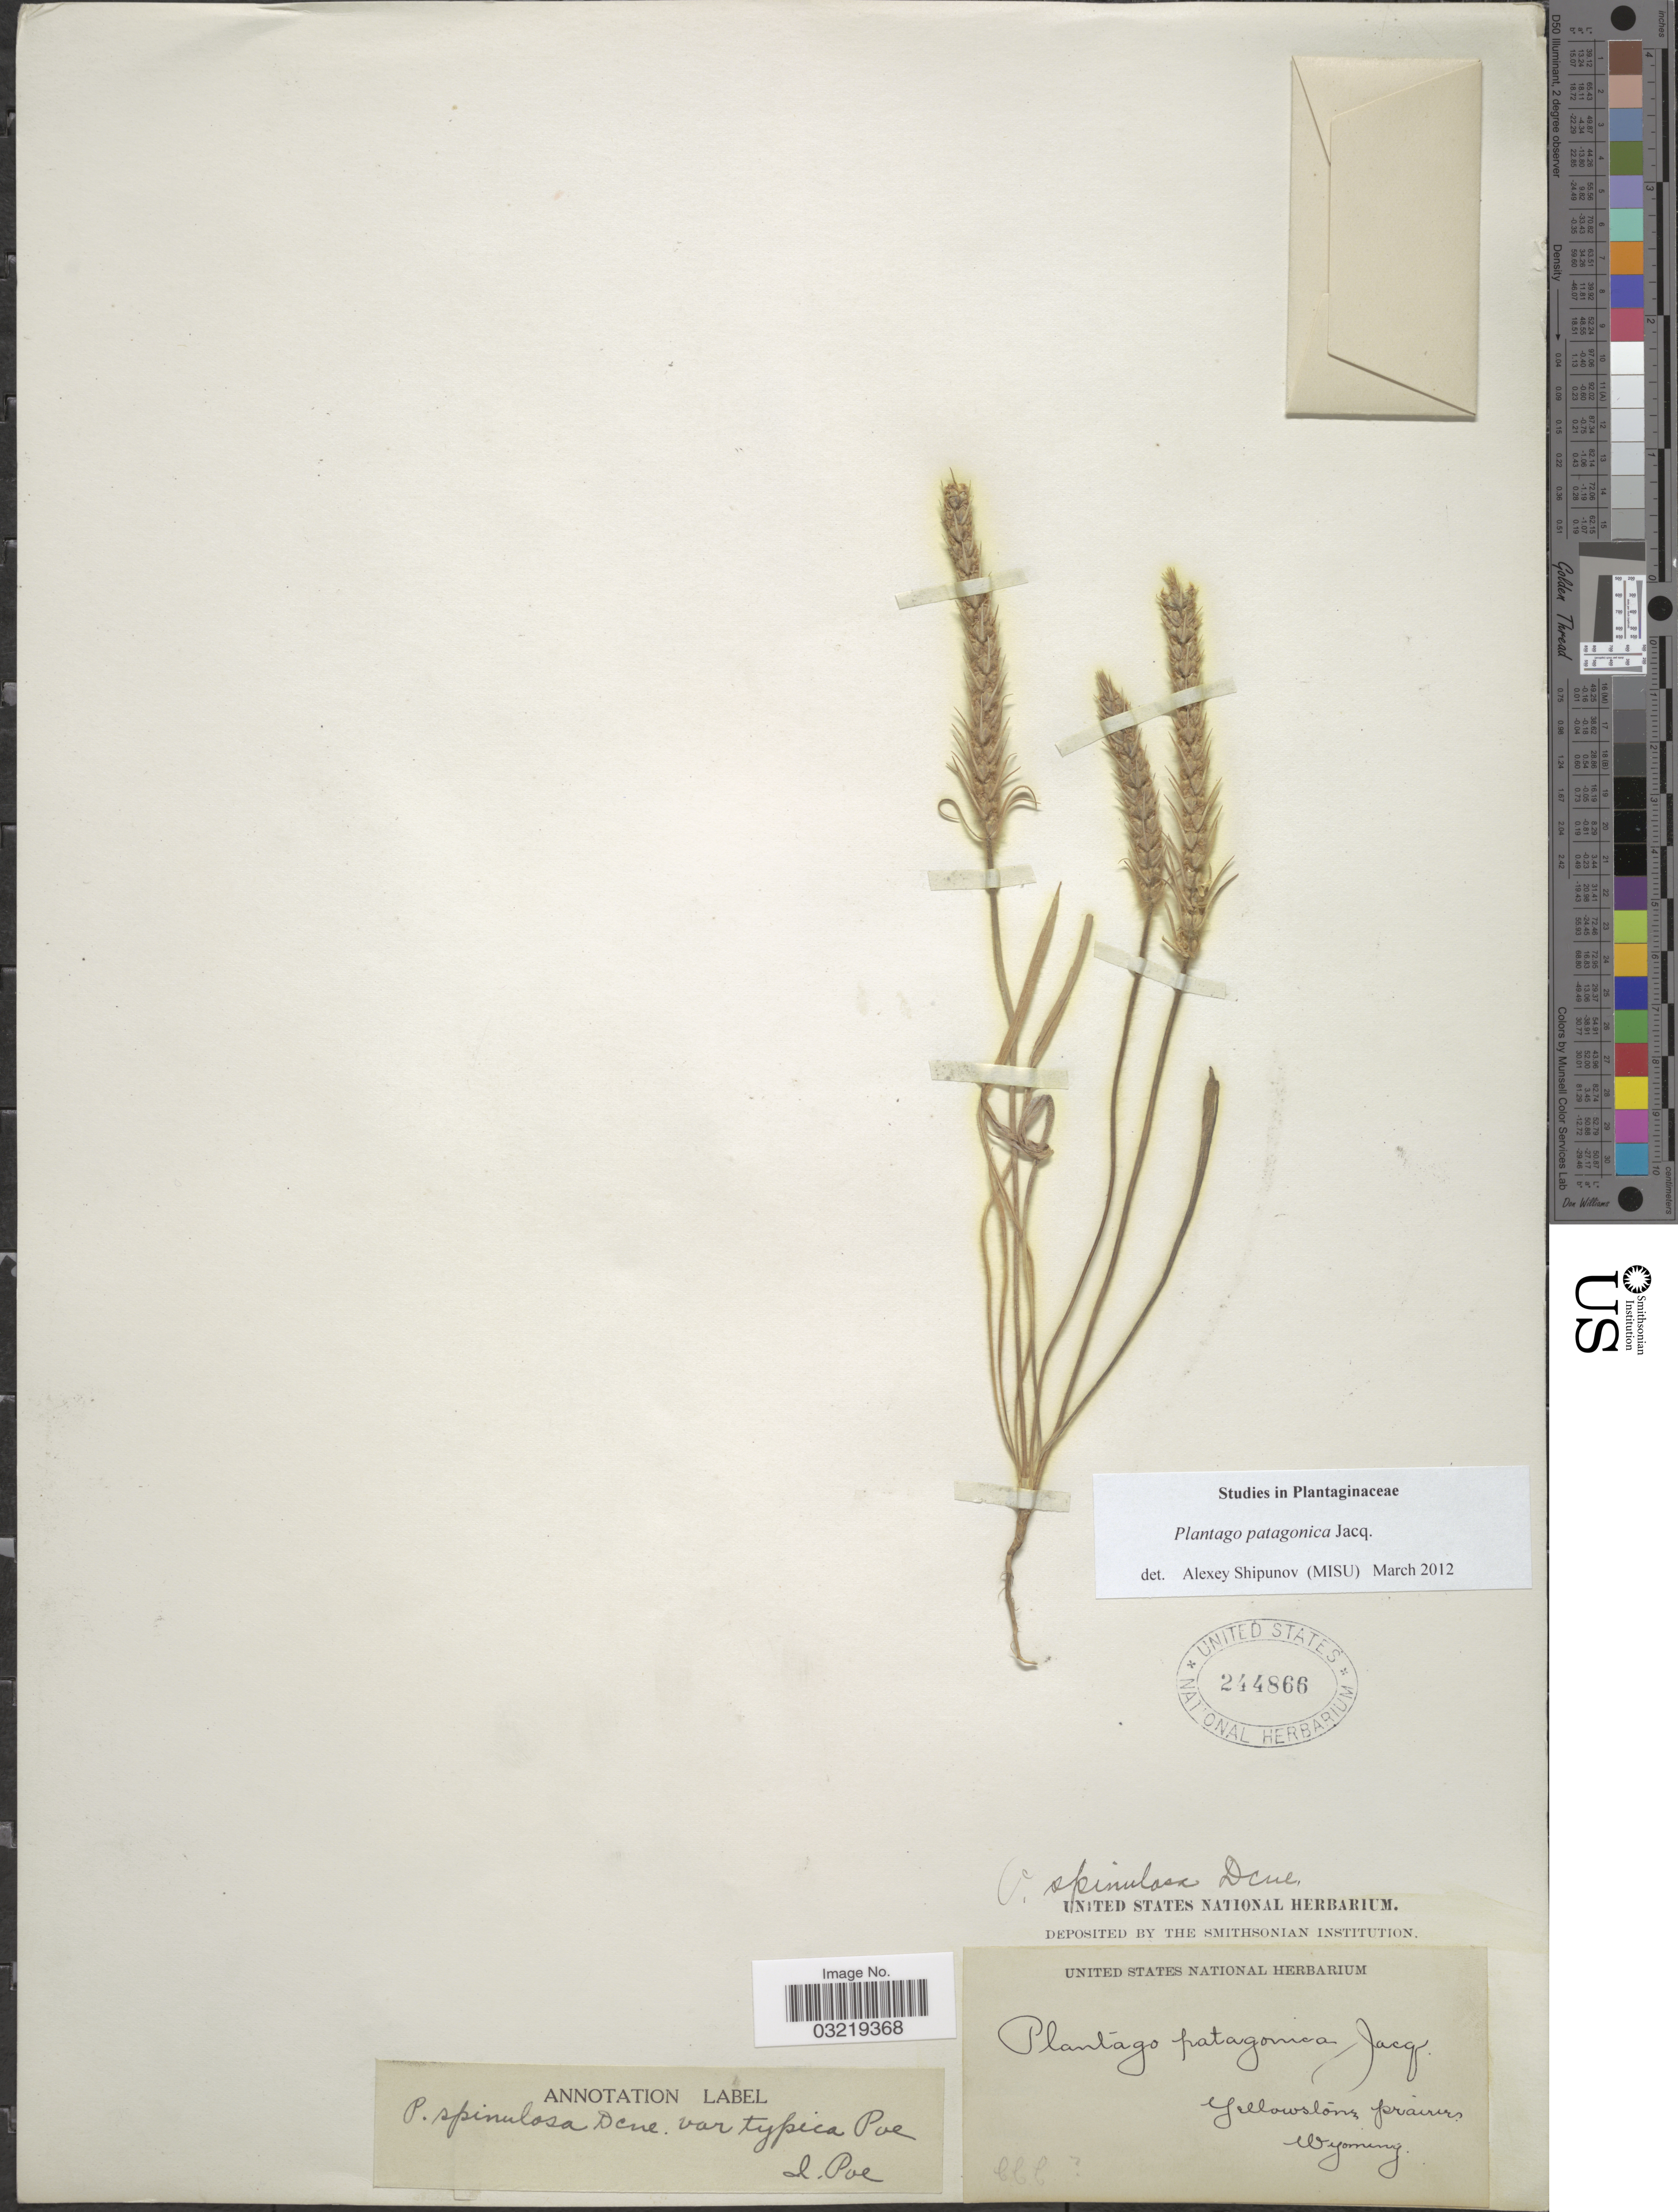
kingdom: Plantae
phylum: Tracheophyta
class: Magnoliopsida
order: Lamiales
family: Plantaginaceae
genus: Plantago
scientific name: Plantago patagonica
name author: Jacq.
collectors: ex herb. United States National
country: United States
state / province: Wyoming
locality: Yellowstone prairies.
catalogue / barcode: US 244866